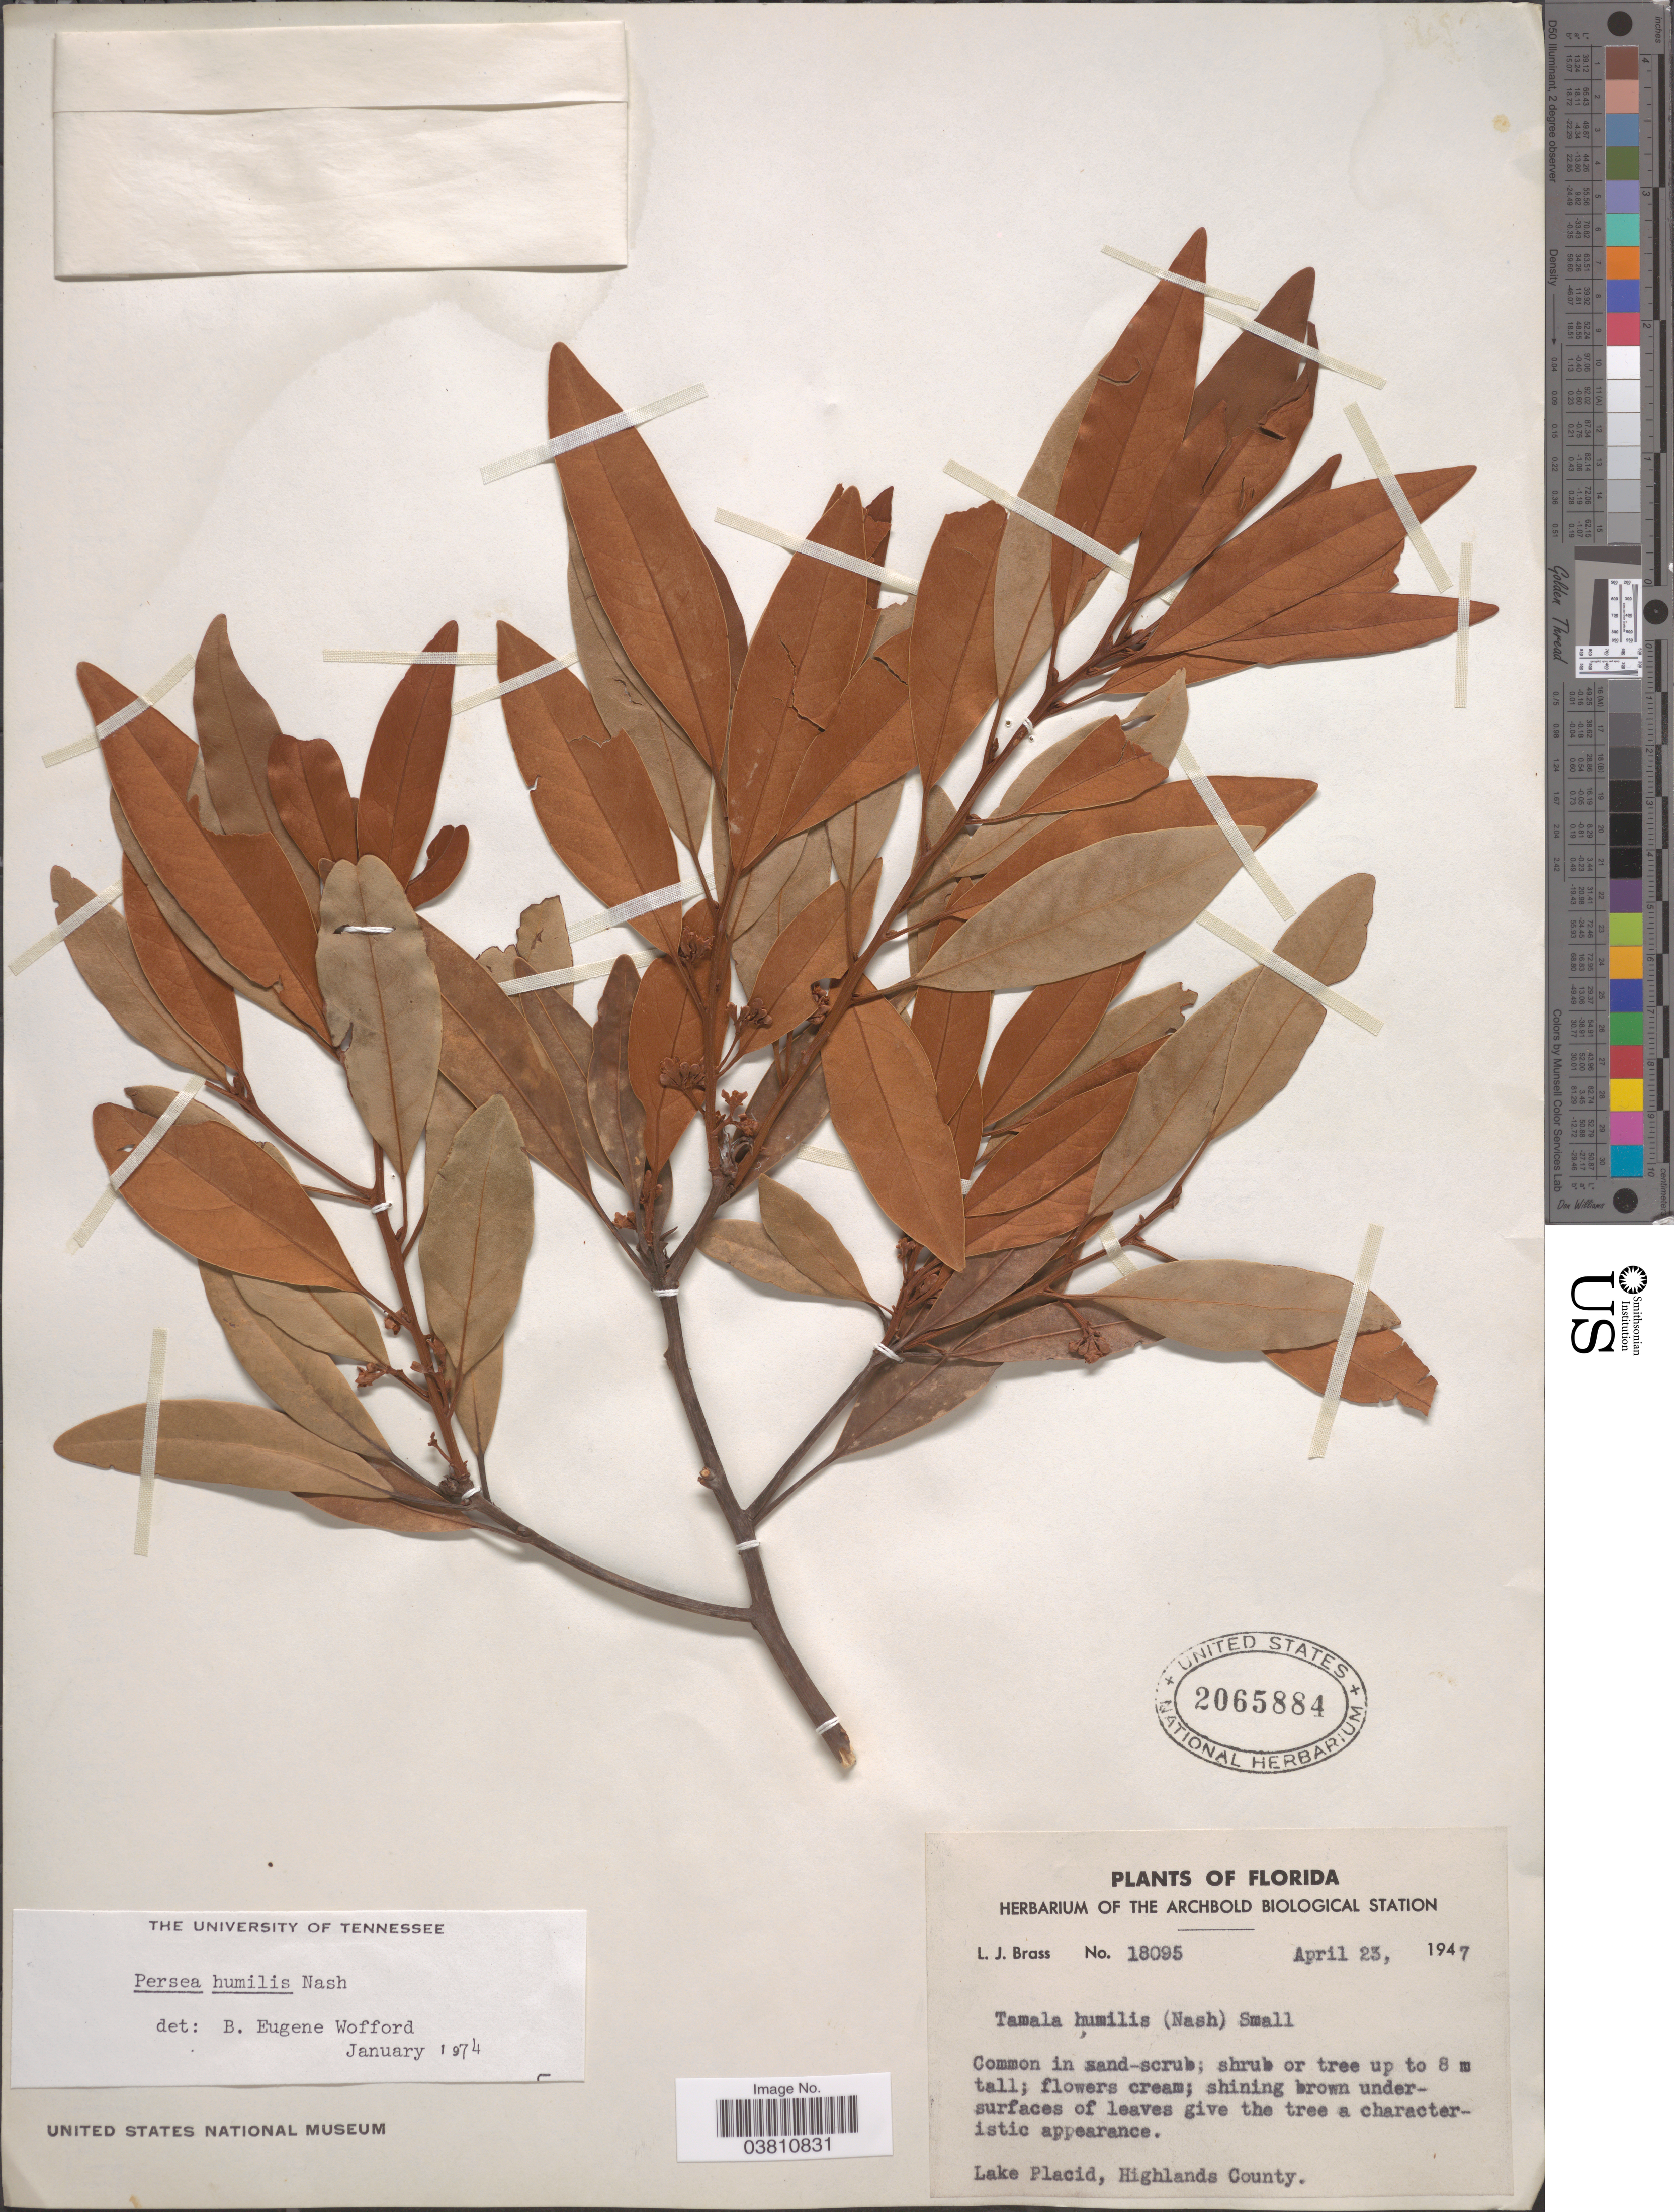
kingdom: Plantae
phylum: Tracheophyta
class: Magnoliopsida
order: Laurales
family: Lauraceae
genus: Persea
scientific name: Persea humilis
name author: Nash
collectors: L. J. Brass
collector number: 18095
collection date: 1947-04-23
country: United States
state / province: Florida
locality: Lake Placid, Highlands County.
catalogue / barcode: US 2065884